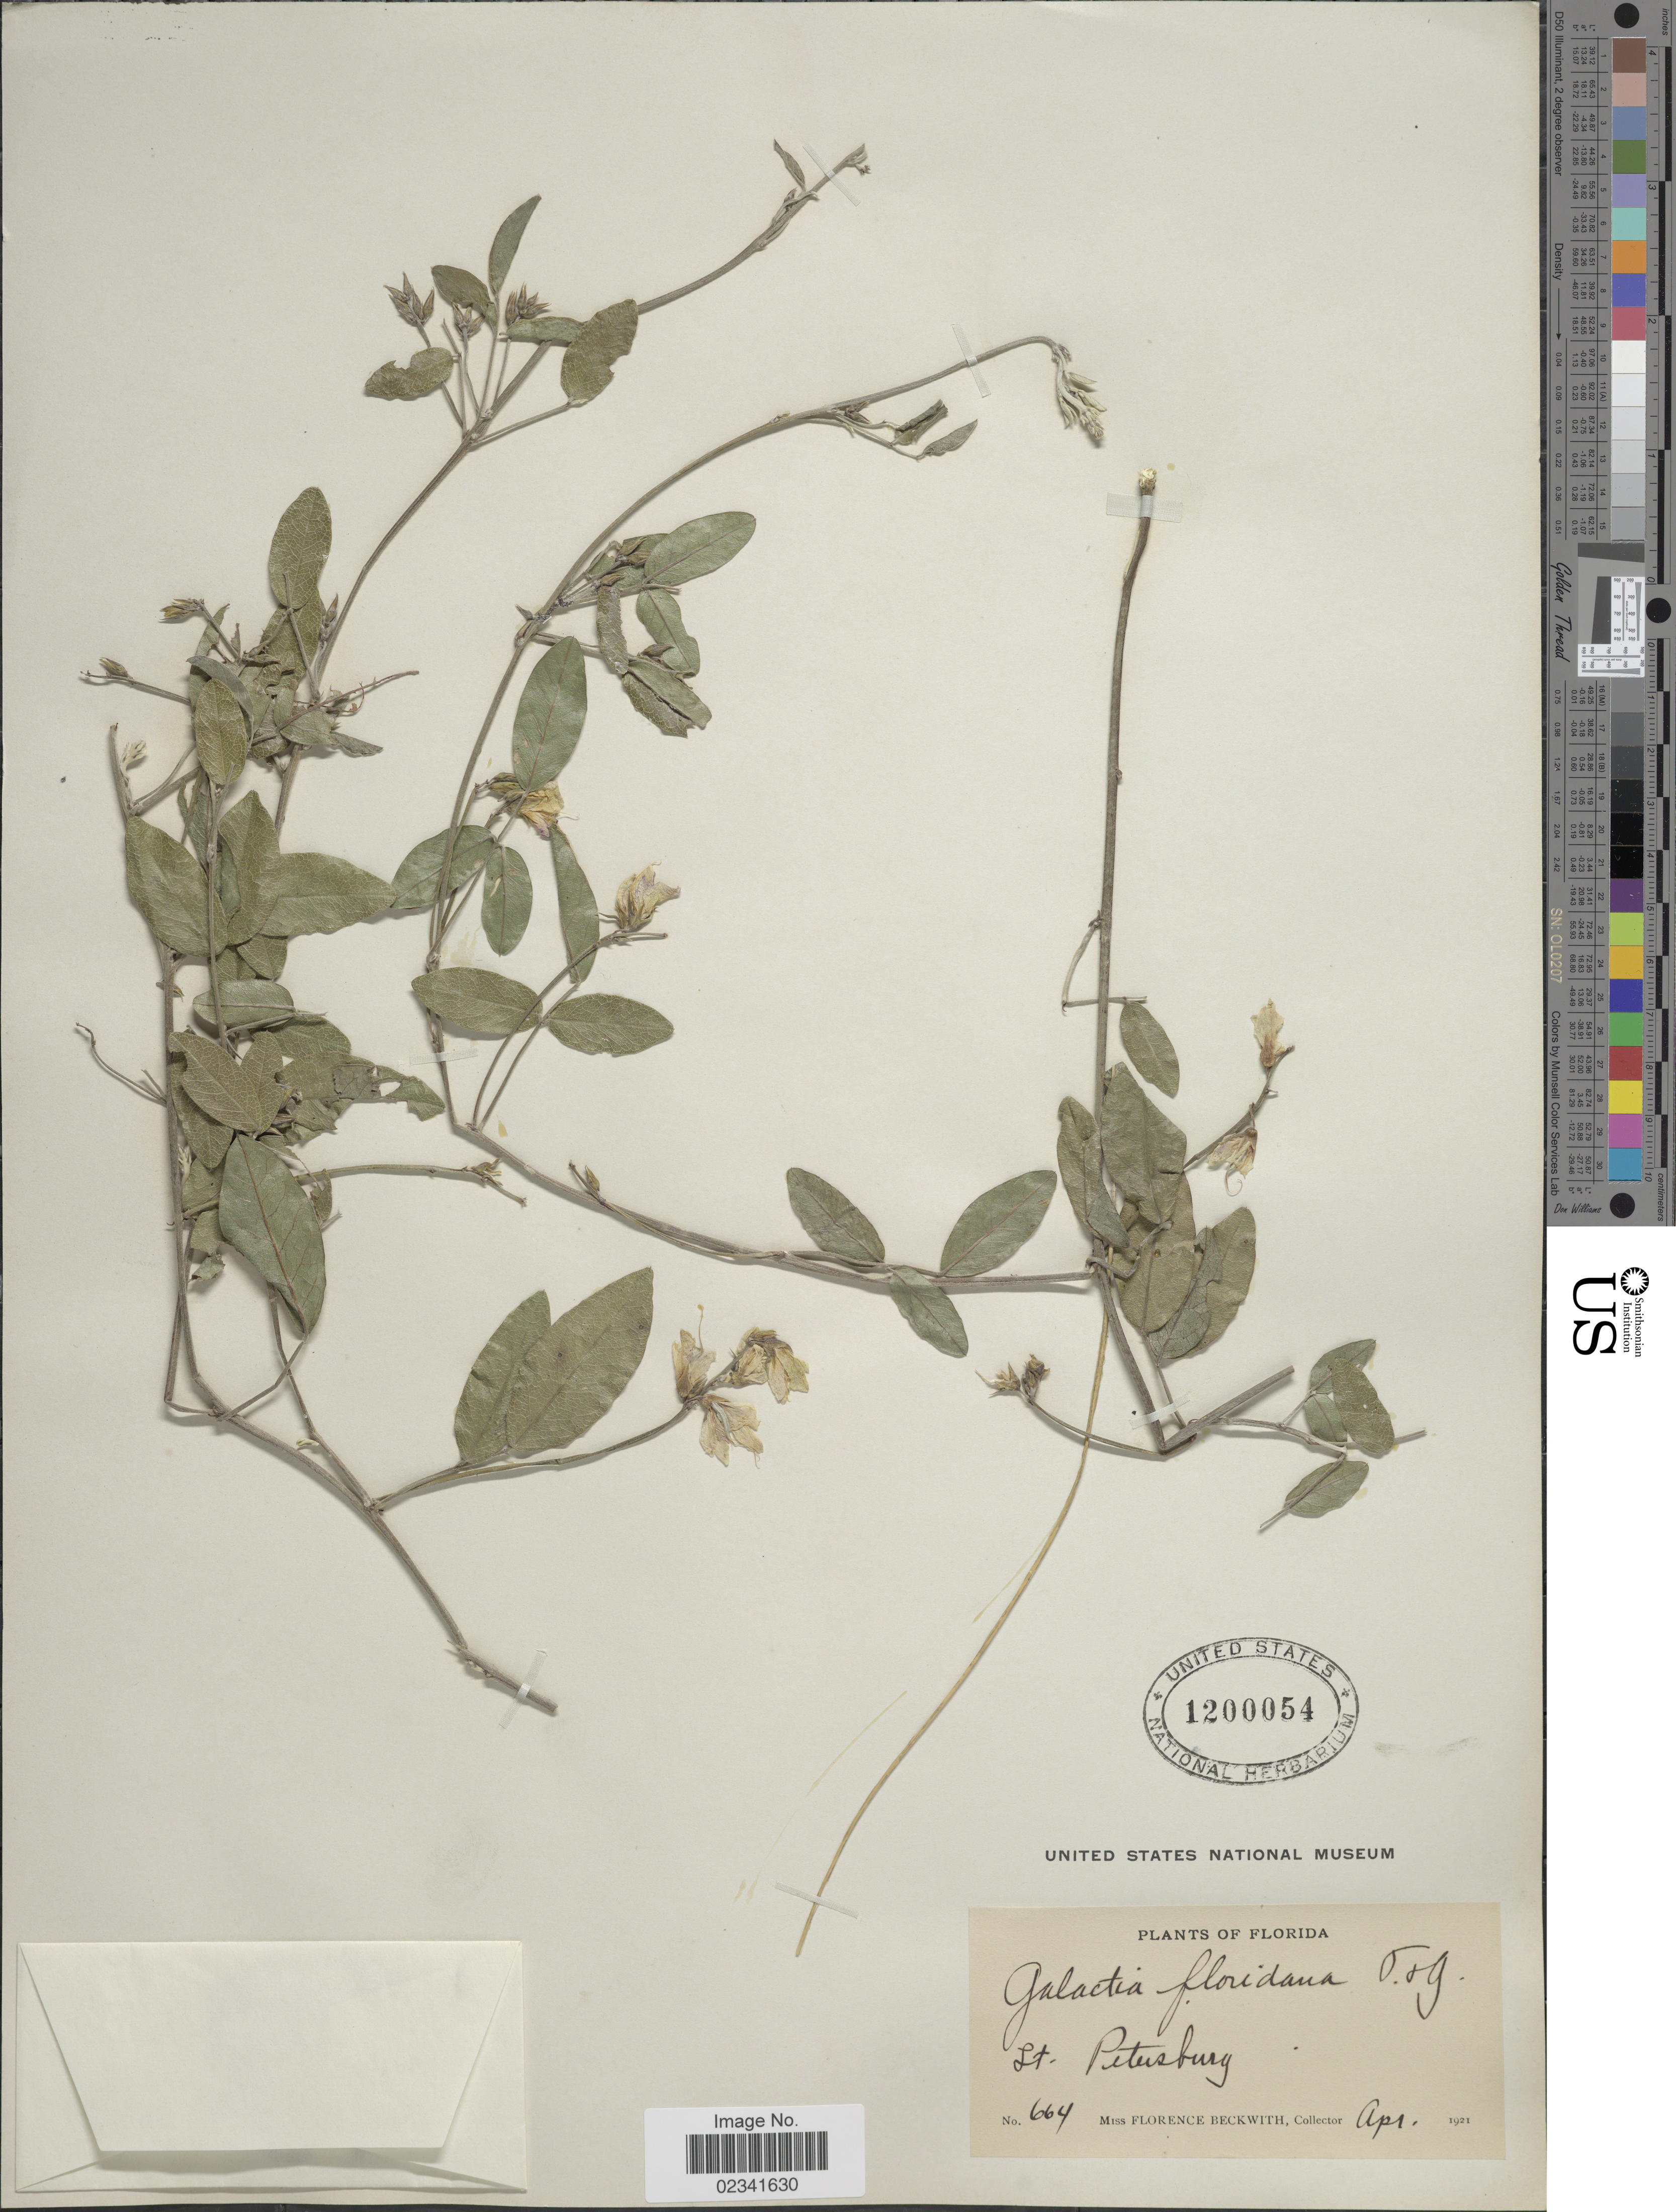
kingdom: Plantae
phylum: Tracheophyta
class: Magnoliopsida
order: Fabales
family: Fabaceae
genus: Galactia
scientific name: Galactia floridana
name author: J.R. Johnst.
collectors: F. Beckwith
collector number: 664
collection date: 1921-04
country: United States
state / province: Florida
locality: St. Petersburg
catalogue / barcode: US 1200054